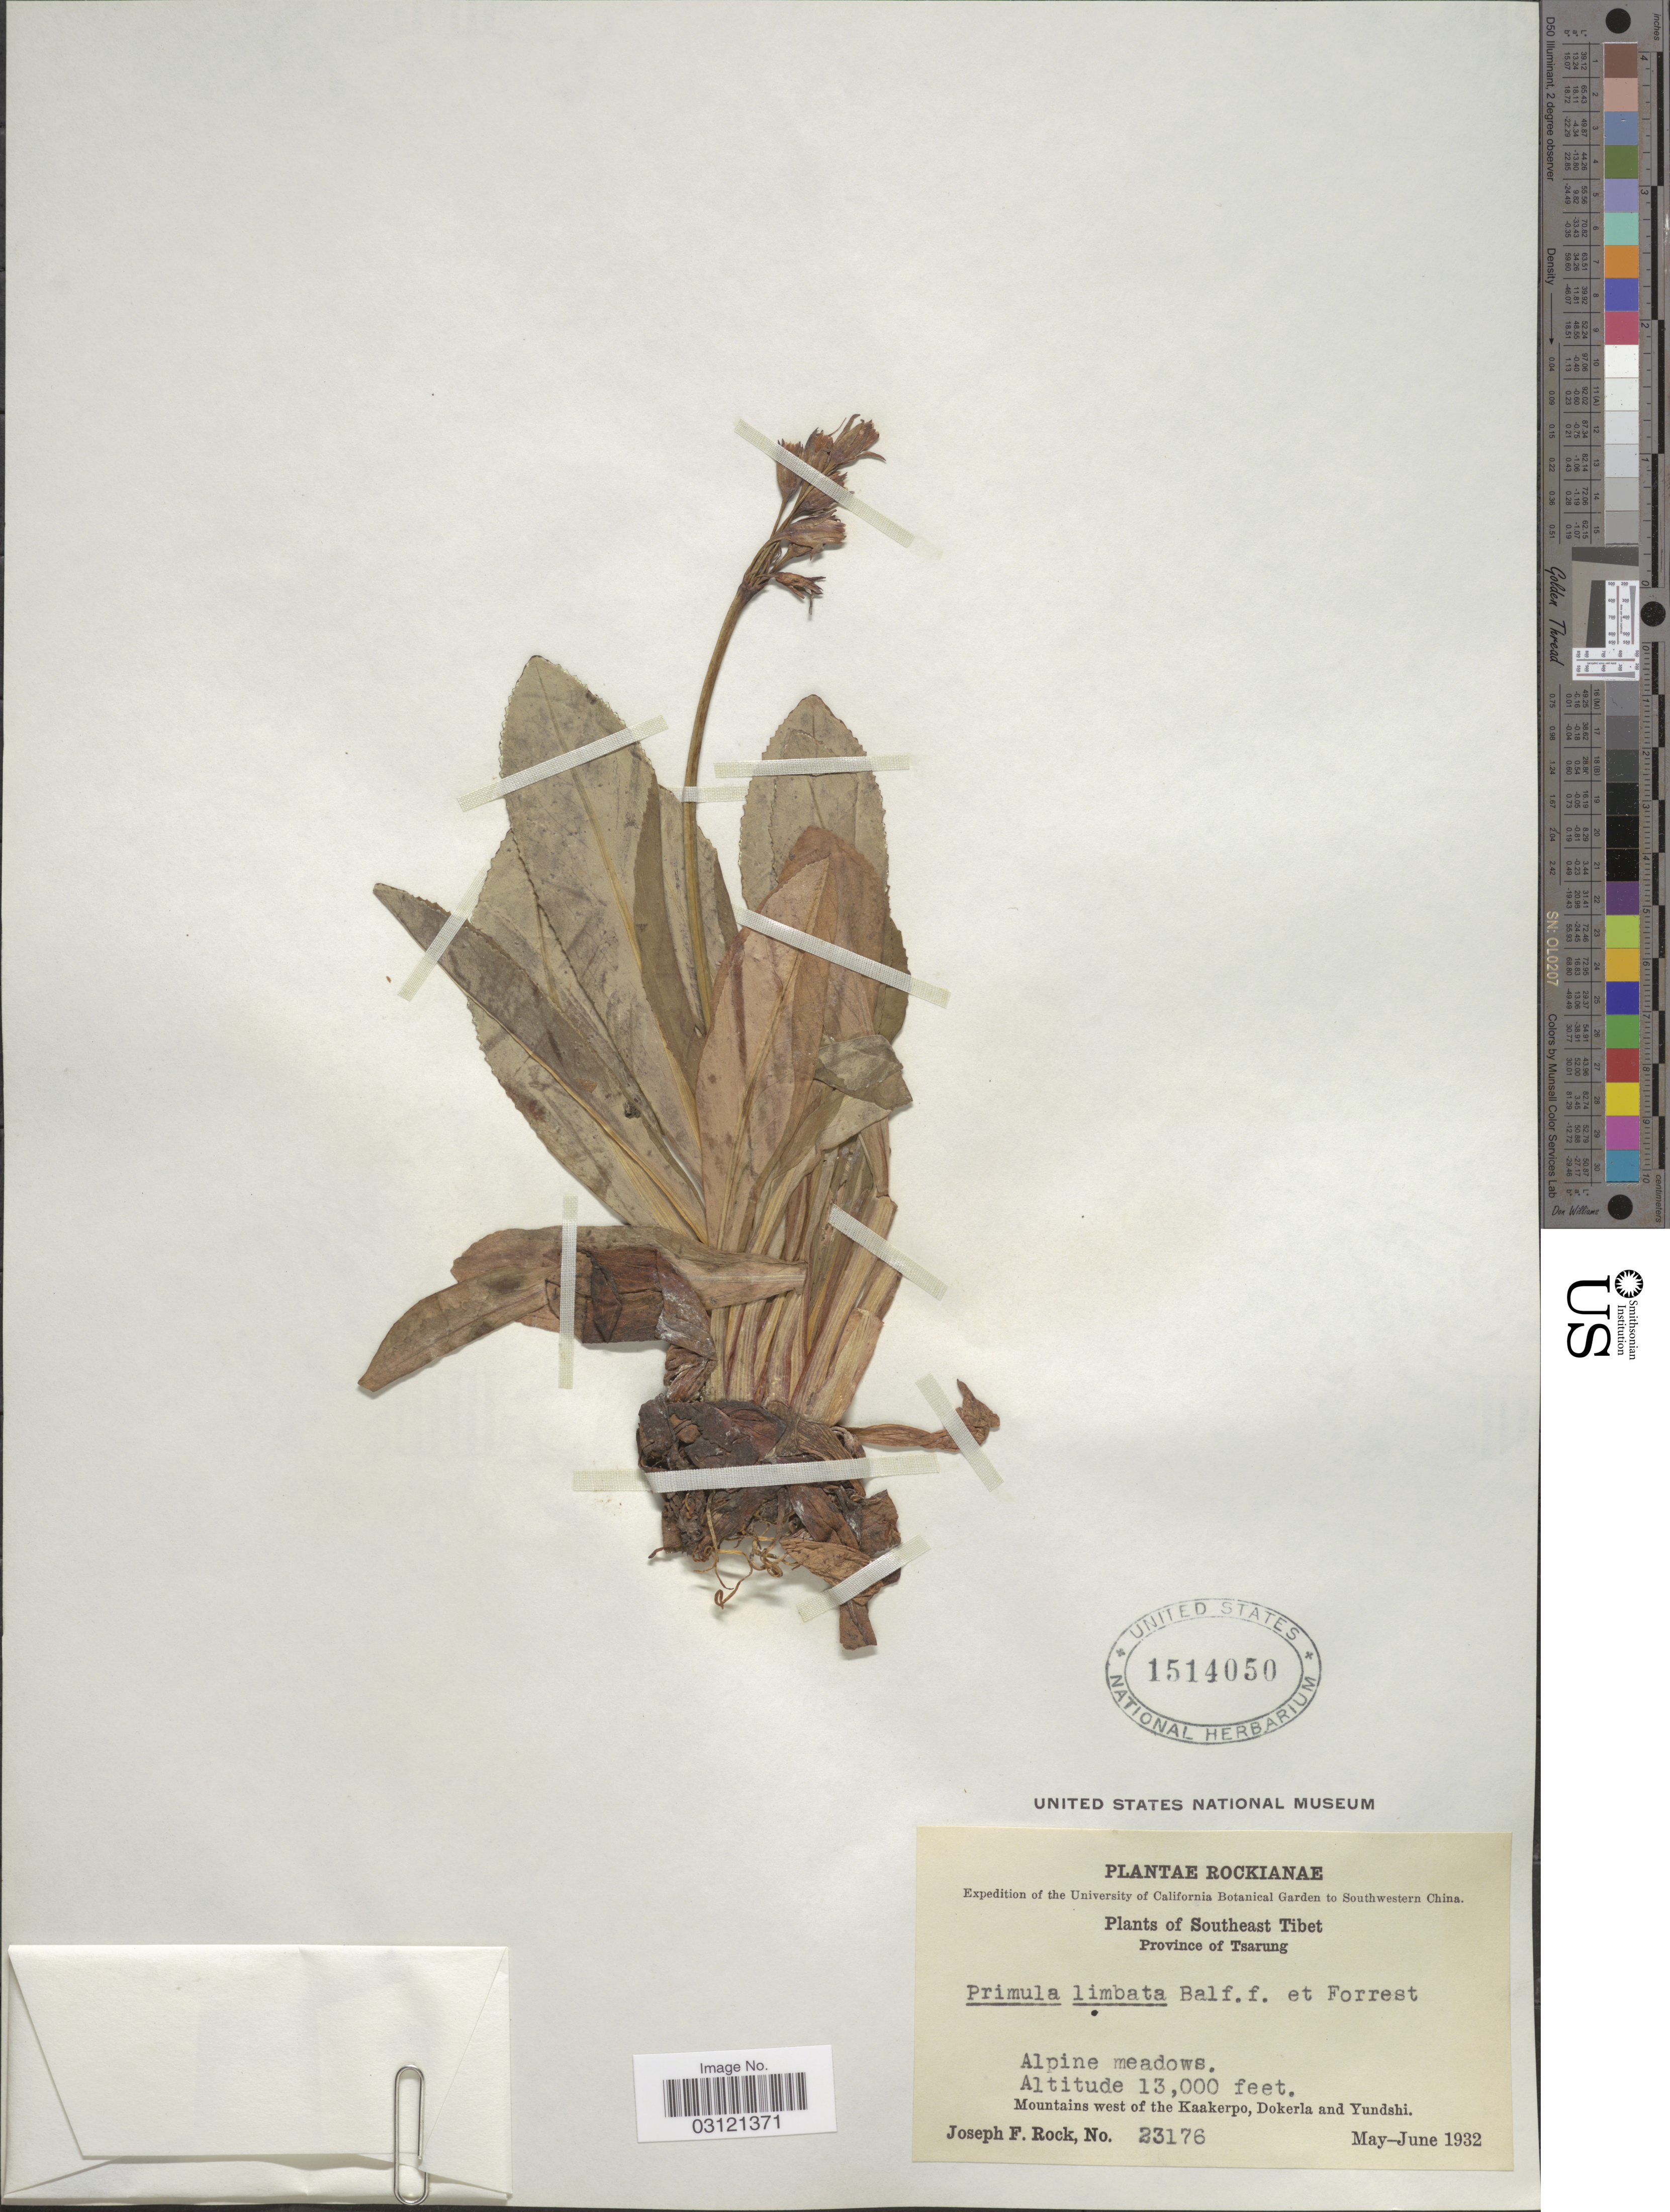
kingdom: Plantae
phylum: Tracheophyta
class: Magnoliopsida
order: Ericales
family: Primulaceae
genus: Primula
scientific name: Primula limbata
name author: Balf. f. & Forrest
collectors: J. F. Rock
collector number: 23176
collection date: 1932-05/1932-06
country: China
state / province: Xizang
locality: Southwestern China. Southeast Tibet. Province of Tsarung. Alpine meadows. Mountains west of the Kaakerpo, Dokerla and Yundshi.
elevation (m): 3962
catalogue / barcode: US 1514050